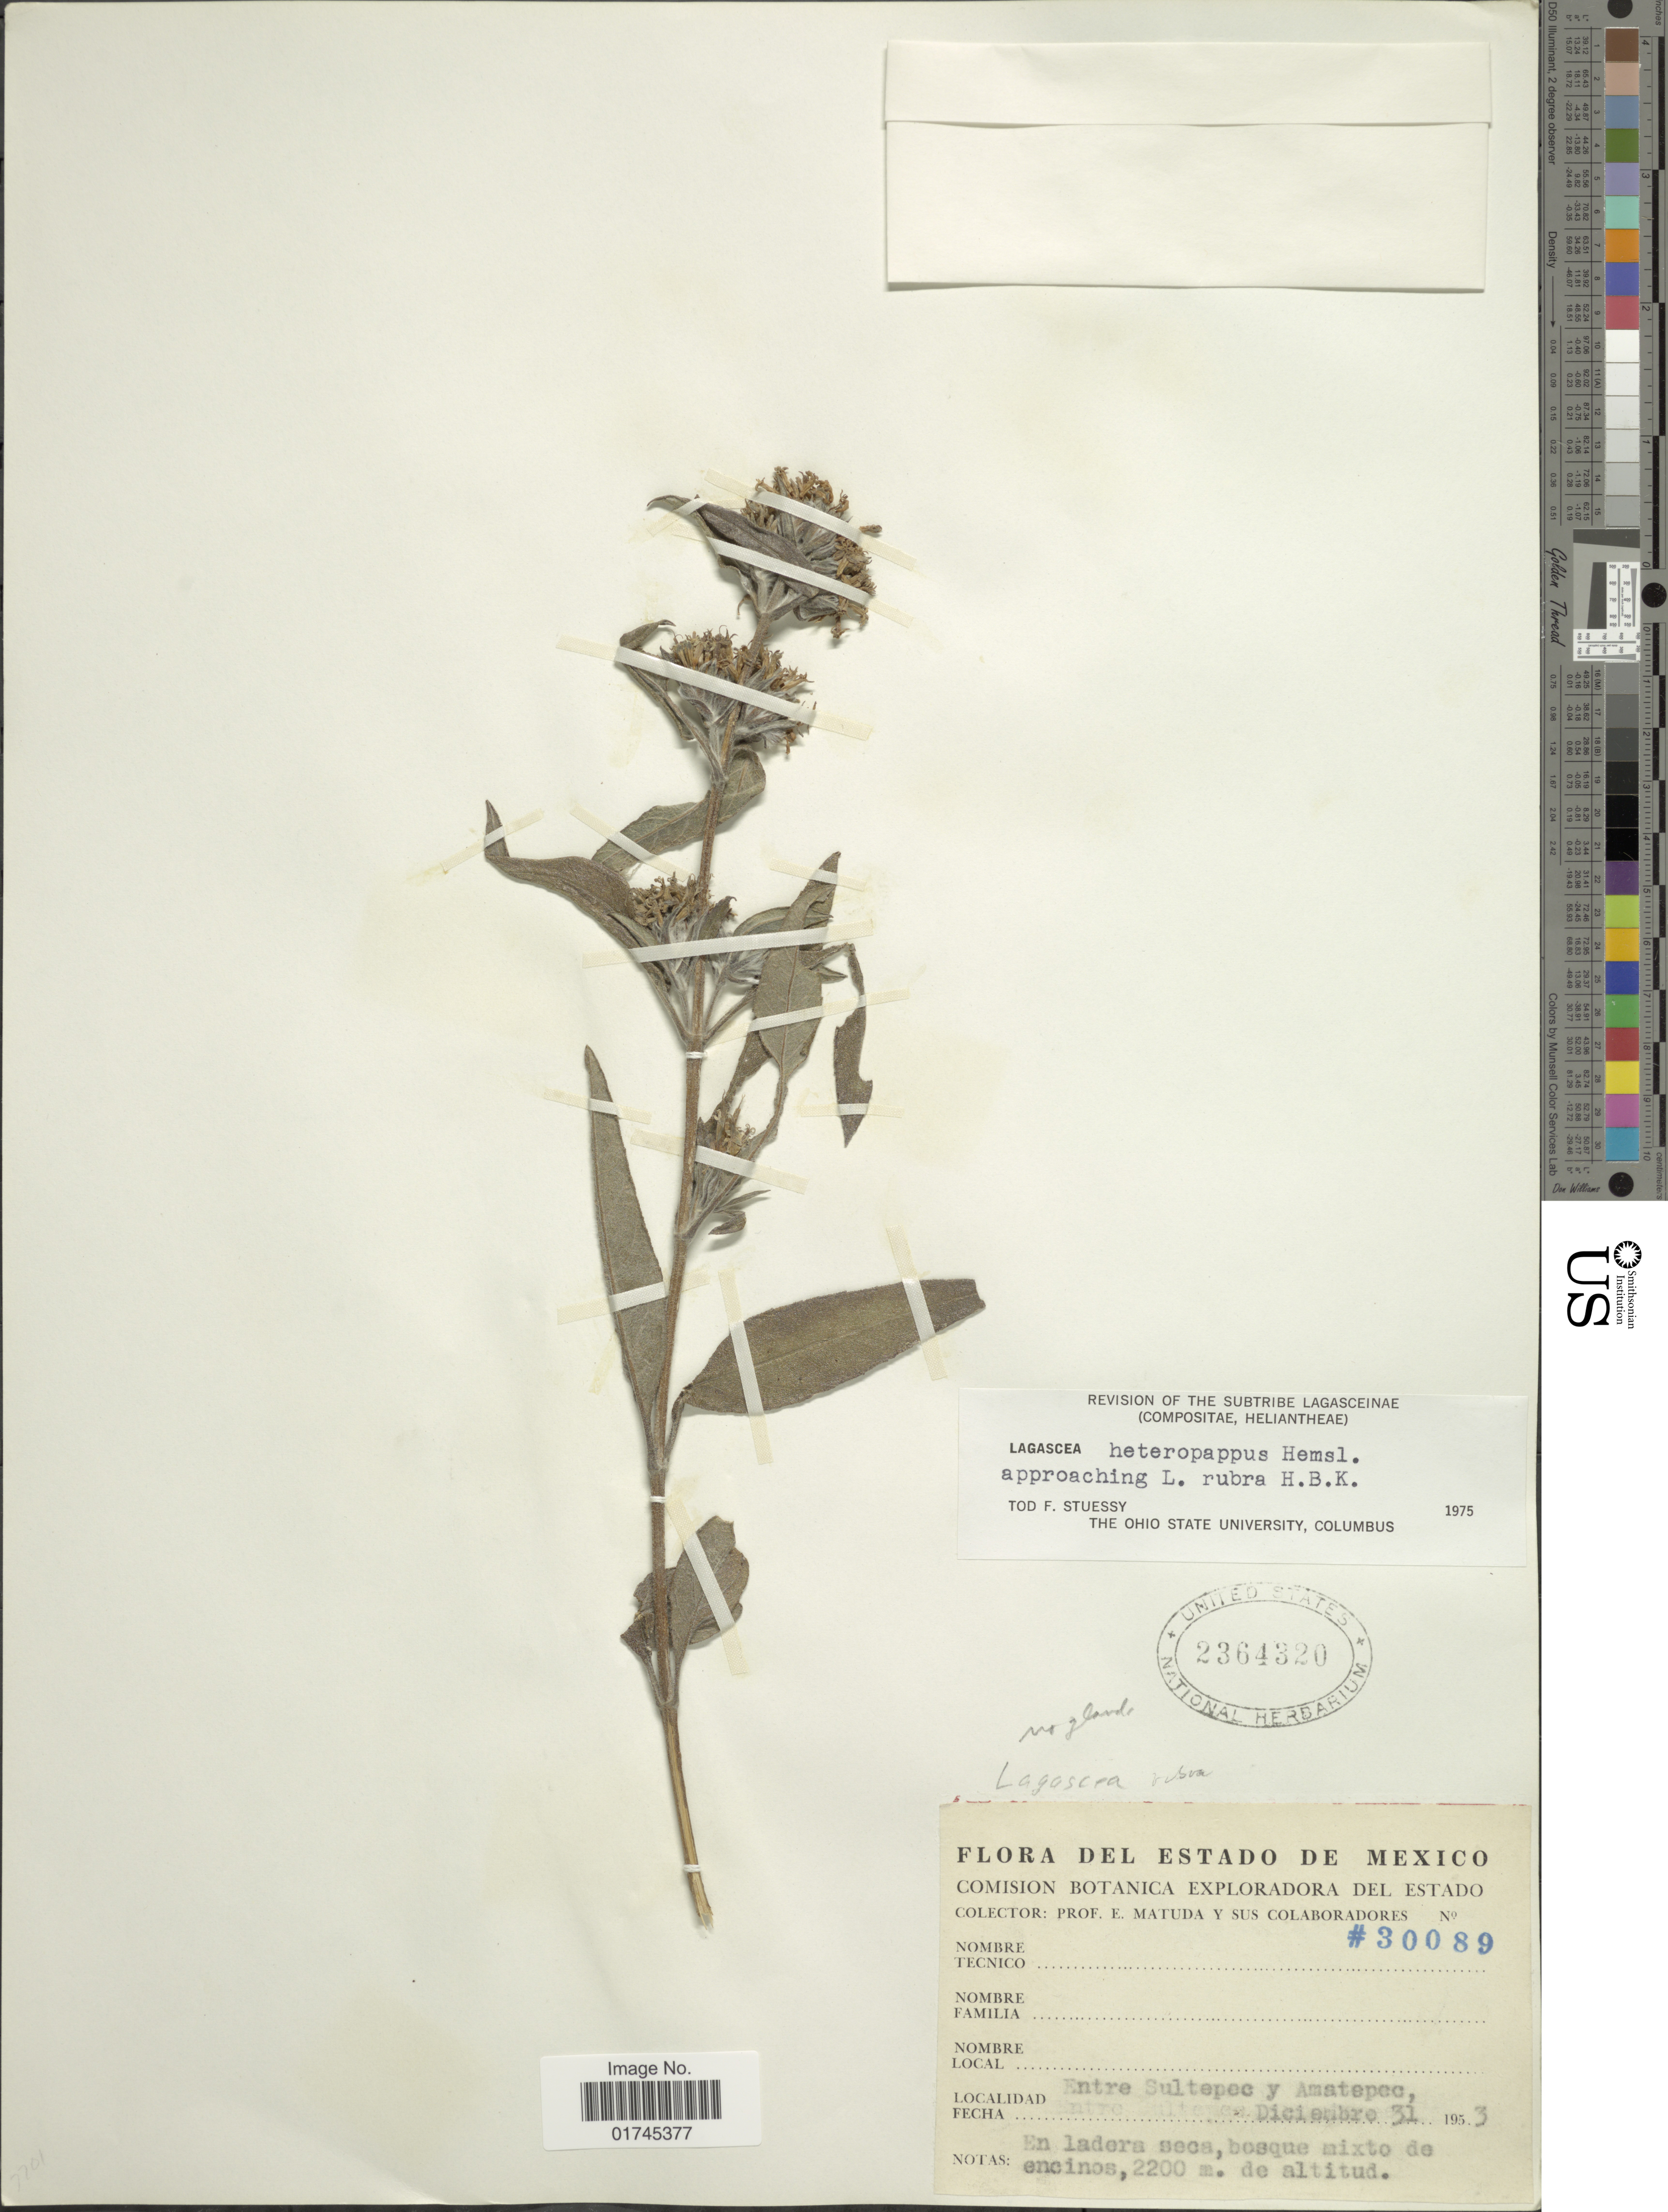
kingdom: Plantae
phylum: Tracheophyta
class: Magnoliopsida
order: Asterales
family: Asteraceae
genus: Lagascea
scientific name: Lagascea heteropappus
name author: Hemsl.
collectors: E. Matuda & et al.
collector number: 30089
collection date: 1953-12-31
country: Mexico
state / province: México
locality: Del Estado de Mexico, Entre Sultepec y Amatepec.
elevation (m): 2200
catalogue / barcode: US 2364320